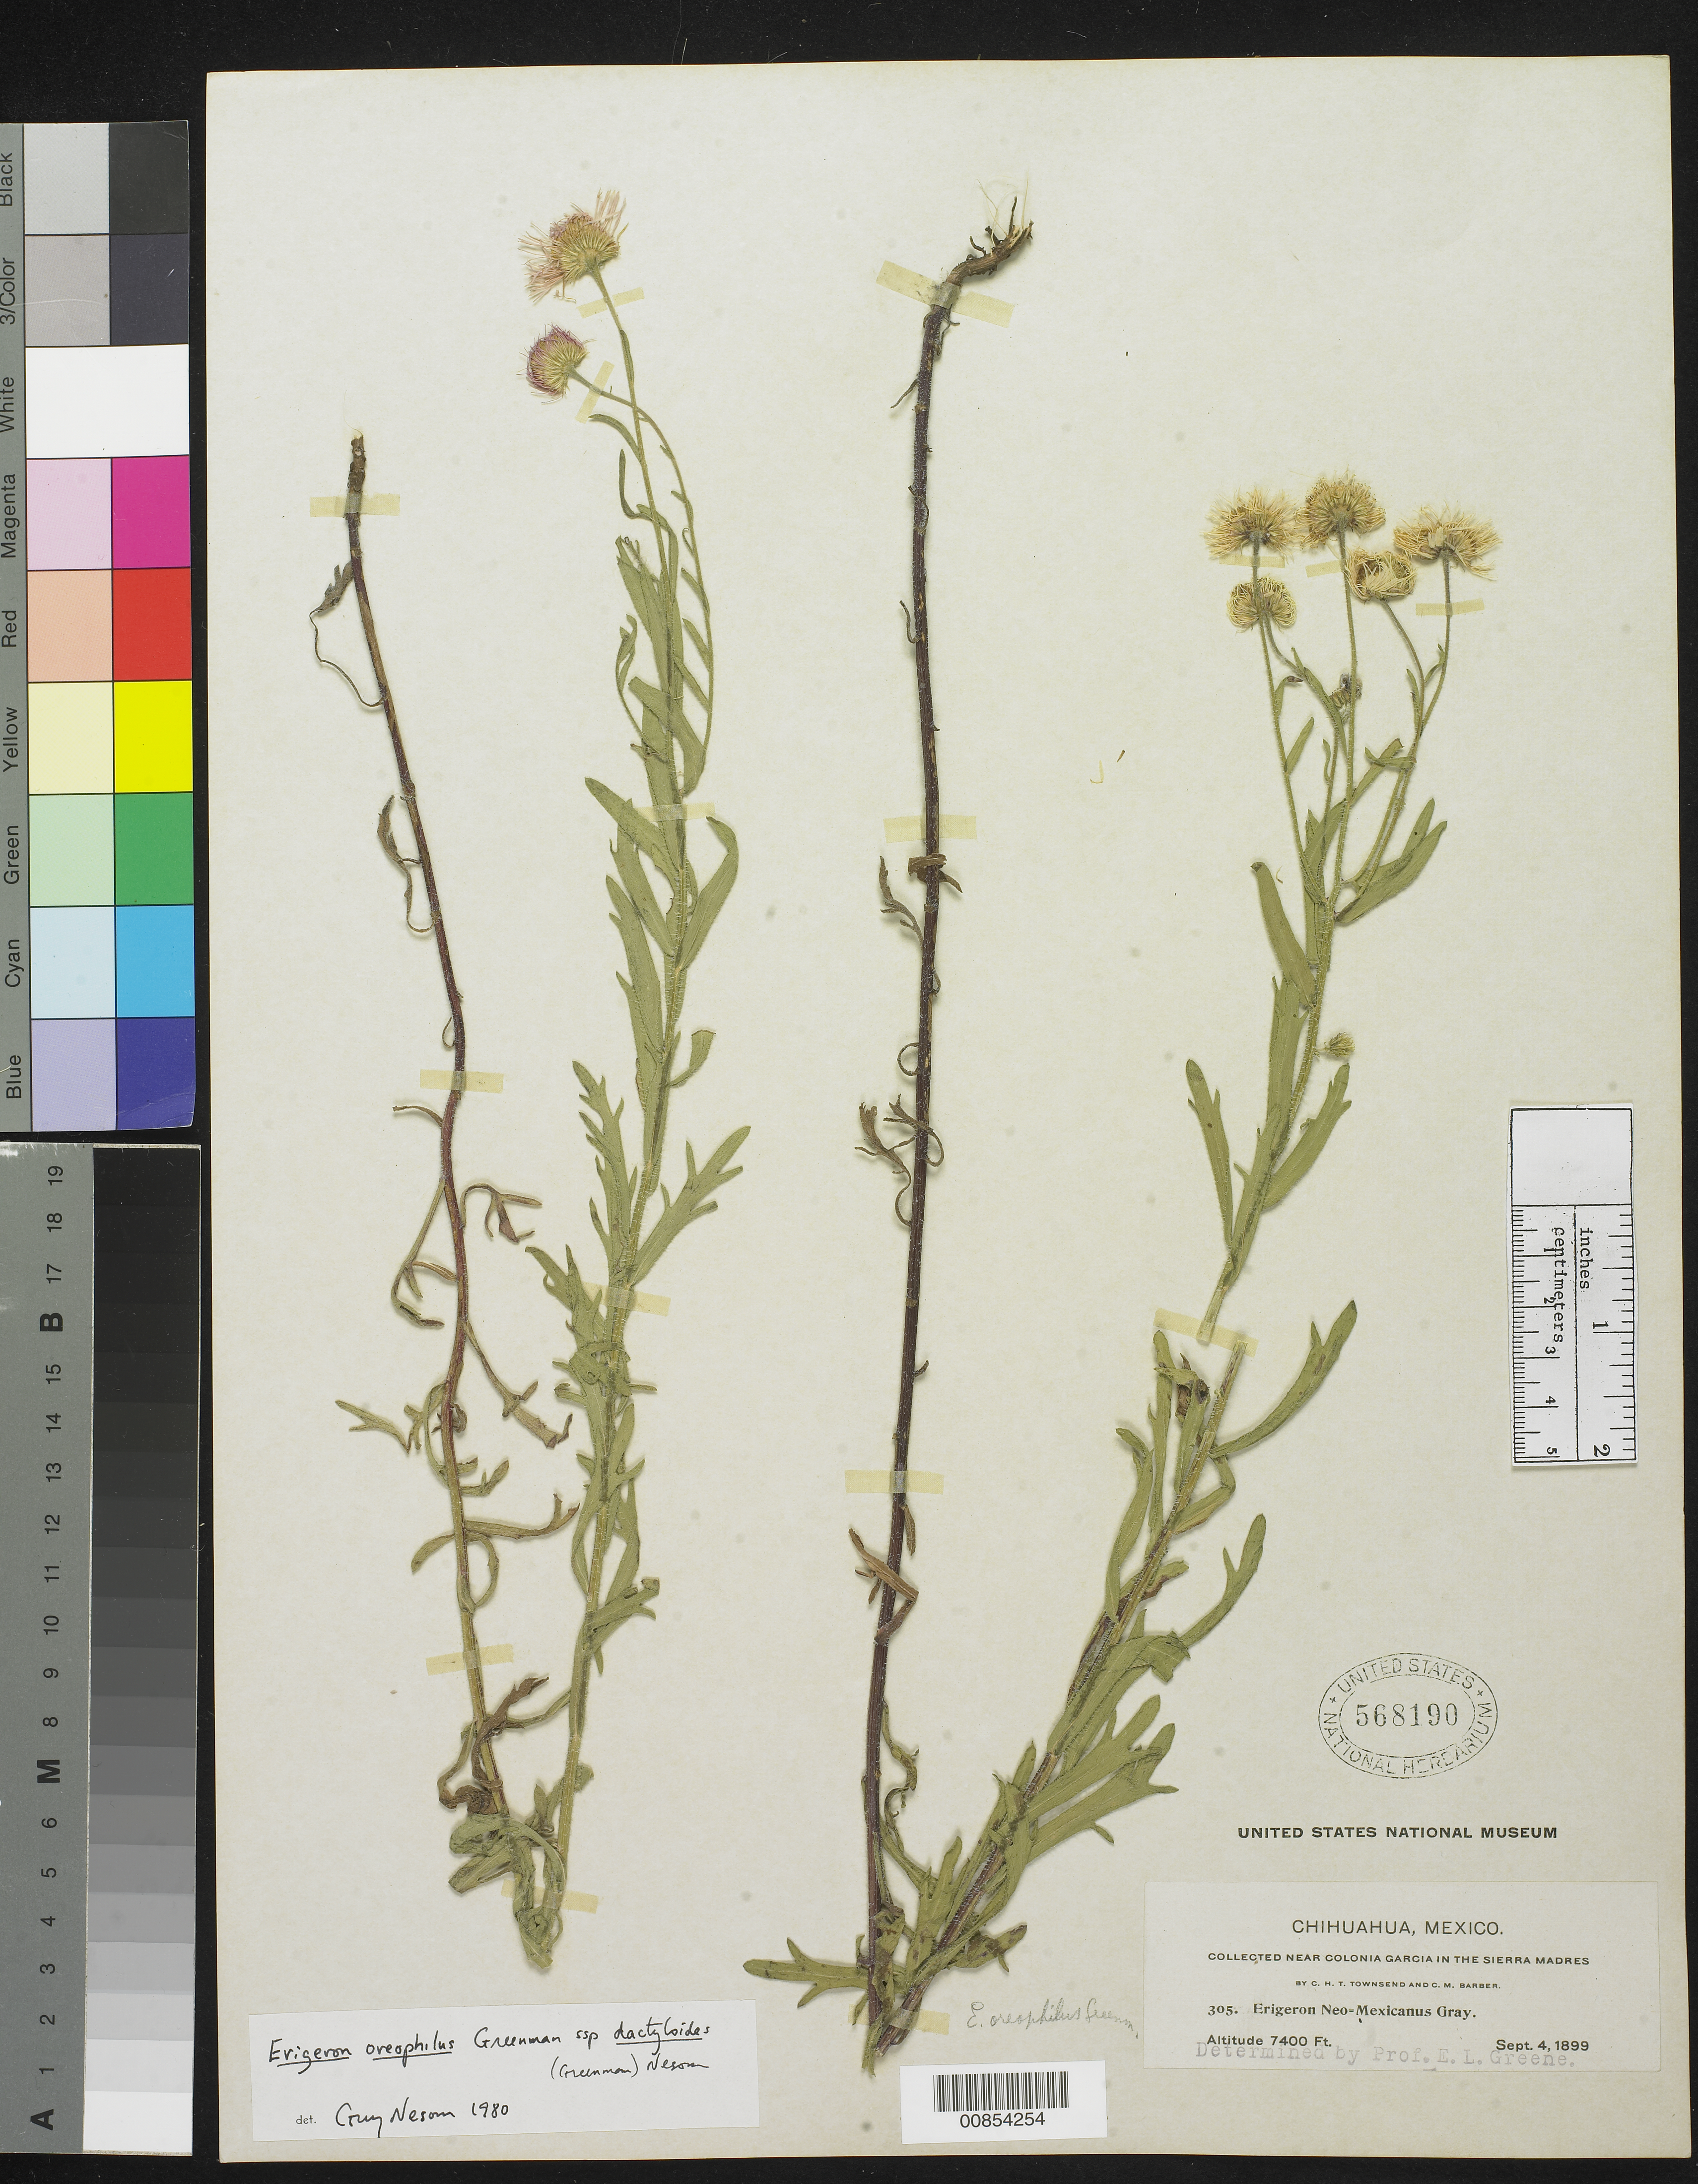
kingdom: Plantae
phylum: Tracheophyta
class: Magnoliopsida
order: Asterales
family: Asteraceae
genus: Erigeron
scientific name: Erigeron oreophilus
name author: Greenm.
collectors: C. H. T. Townsend & C. Barber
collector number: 305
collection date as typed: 04 Sep 1899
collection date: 1899-09-04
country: Mexico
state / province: Chihuahua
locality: Near Colonia García in the Sierra Madre, Chihuahua.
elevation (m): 2256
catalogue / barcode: US 568190